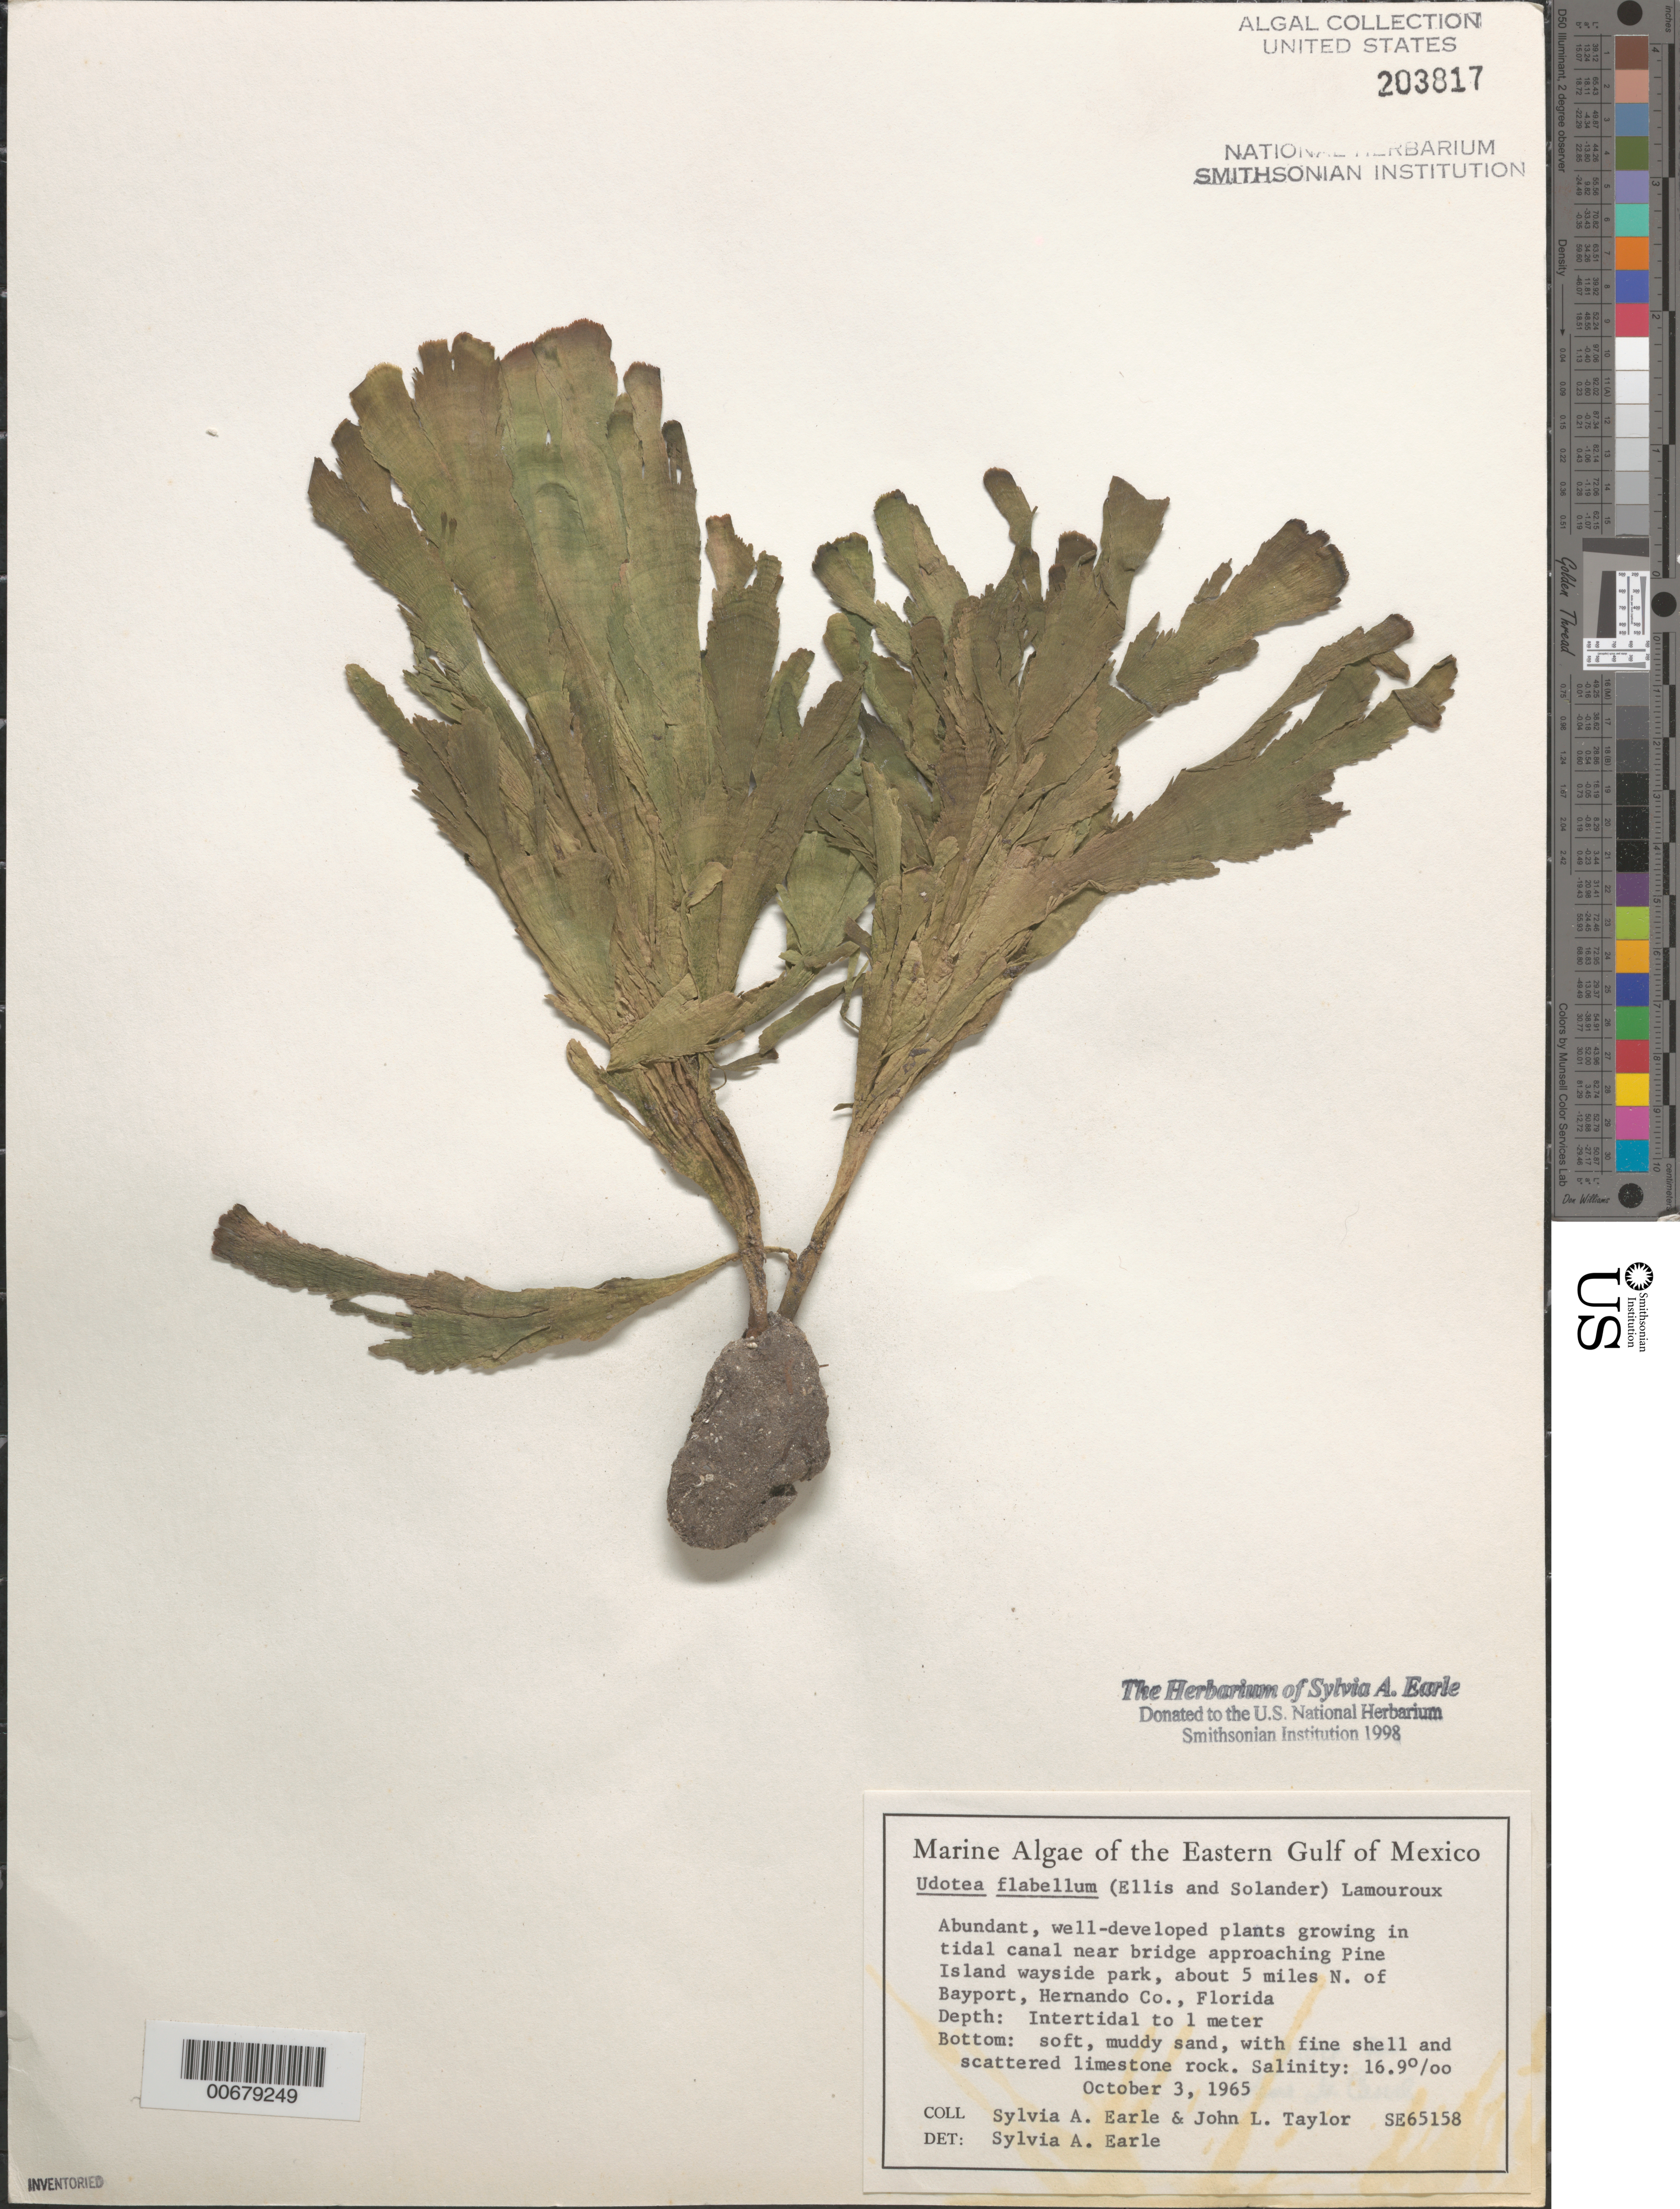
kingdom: Plantae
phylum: Chlorophyta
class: Ulvophyceae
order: Bryopsidales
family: Udoteaceae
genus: Udotea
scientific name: Udotea flabellum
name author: (J. Ellis & Sol.) M. Howe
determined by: Earle, S. A.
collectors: S. A. Earle & J. L. Taylor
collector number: SE 65158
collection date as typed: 03 Oct 1965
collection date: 1965-10-03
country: United States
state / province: Florida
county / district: Hernando County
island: Pine Island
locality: Near Pine Island Wayside Park, ca. 5 miles north of Bayside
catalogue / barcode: US 203817